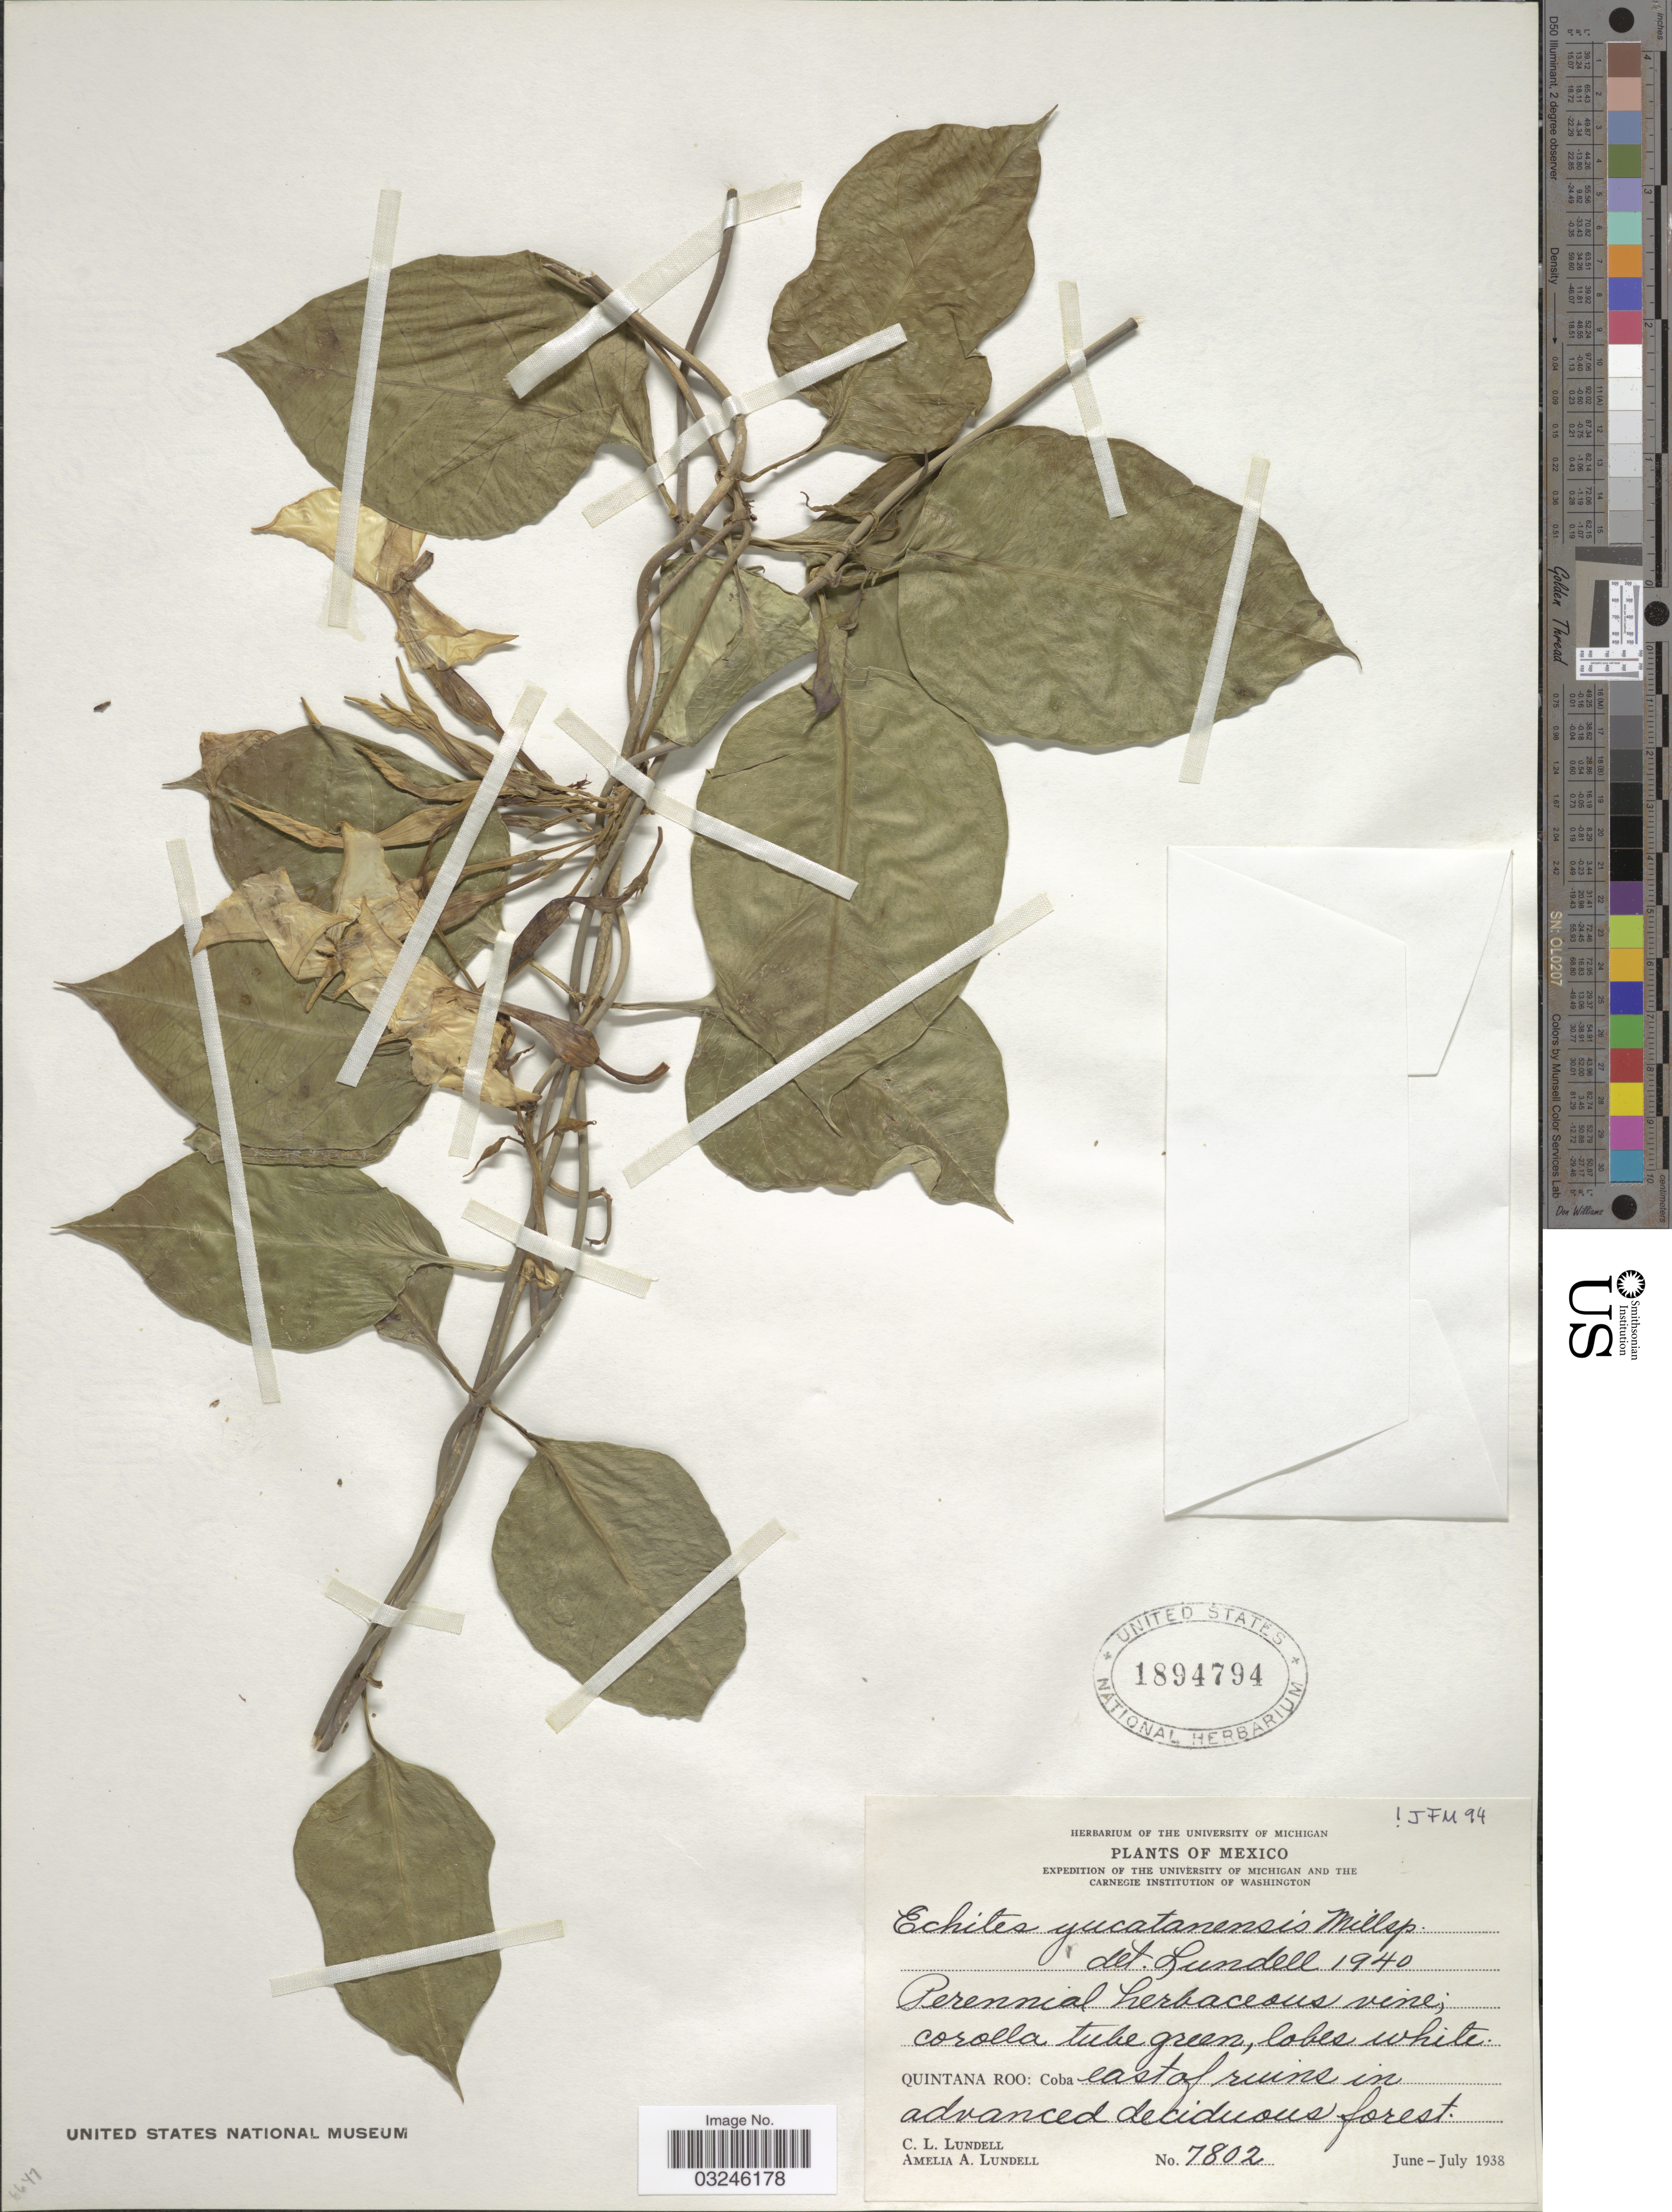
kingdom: Plantae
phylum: Tracheophyta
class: Magnoliopsida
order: Gentianales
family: Apocynaceae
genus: Echites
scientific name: Echites yucatanensis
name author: Millsp. ex Standl.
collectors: C. L. Lundell & A. A. Lundell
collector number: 7802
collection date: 1938-06/1938-07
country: Mexico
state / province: Quintana Roo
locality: Coba east of ruins.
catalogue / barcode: US 1894794